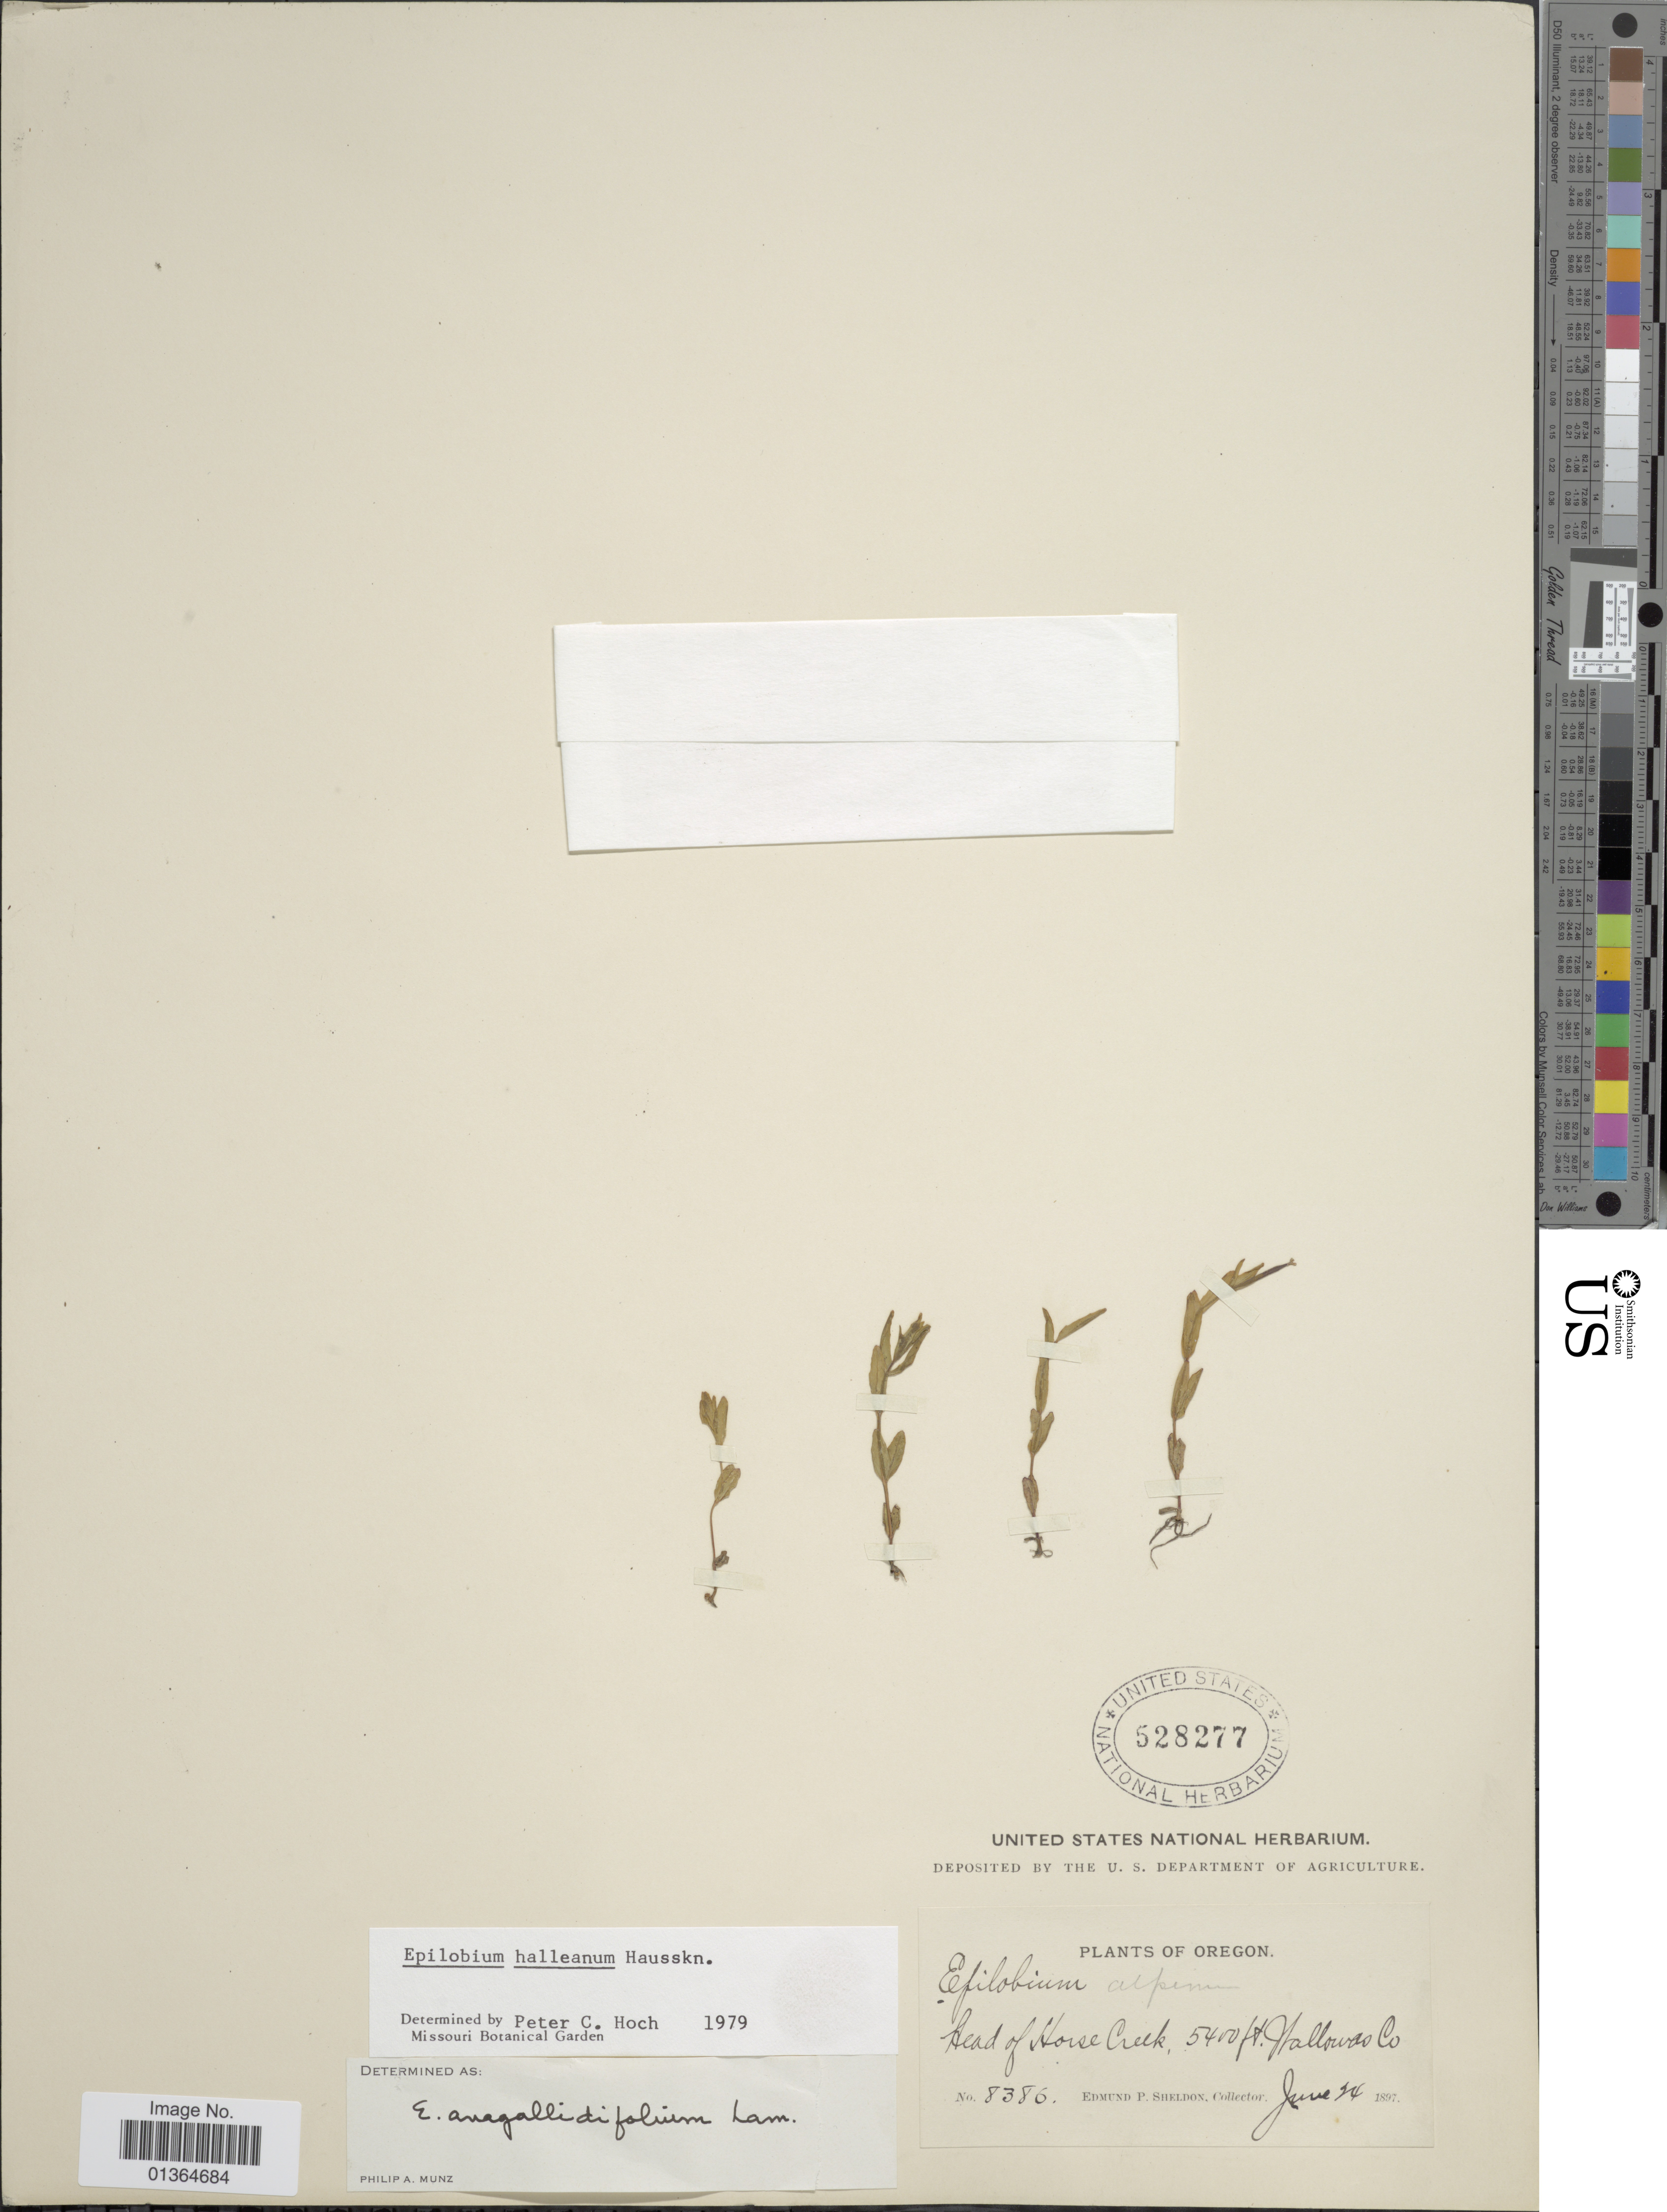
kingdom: Plantae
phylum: Tracheophyta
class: Magnoliopsida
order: Myrtales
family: Onagraceae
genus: Epilobium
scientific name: Epilobium hallianum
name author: Hausskn.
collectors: E. P. Sheldon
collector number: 8386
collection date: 1897-06-24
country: United States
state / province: Oregon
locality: Head of Horse Creek, Wallowas Co.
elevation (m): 1646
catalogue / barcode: US 528277